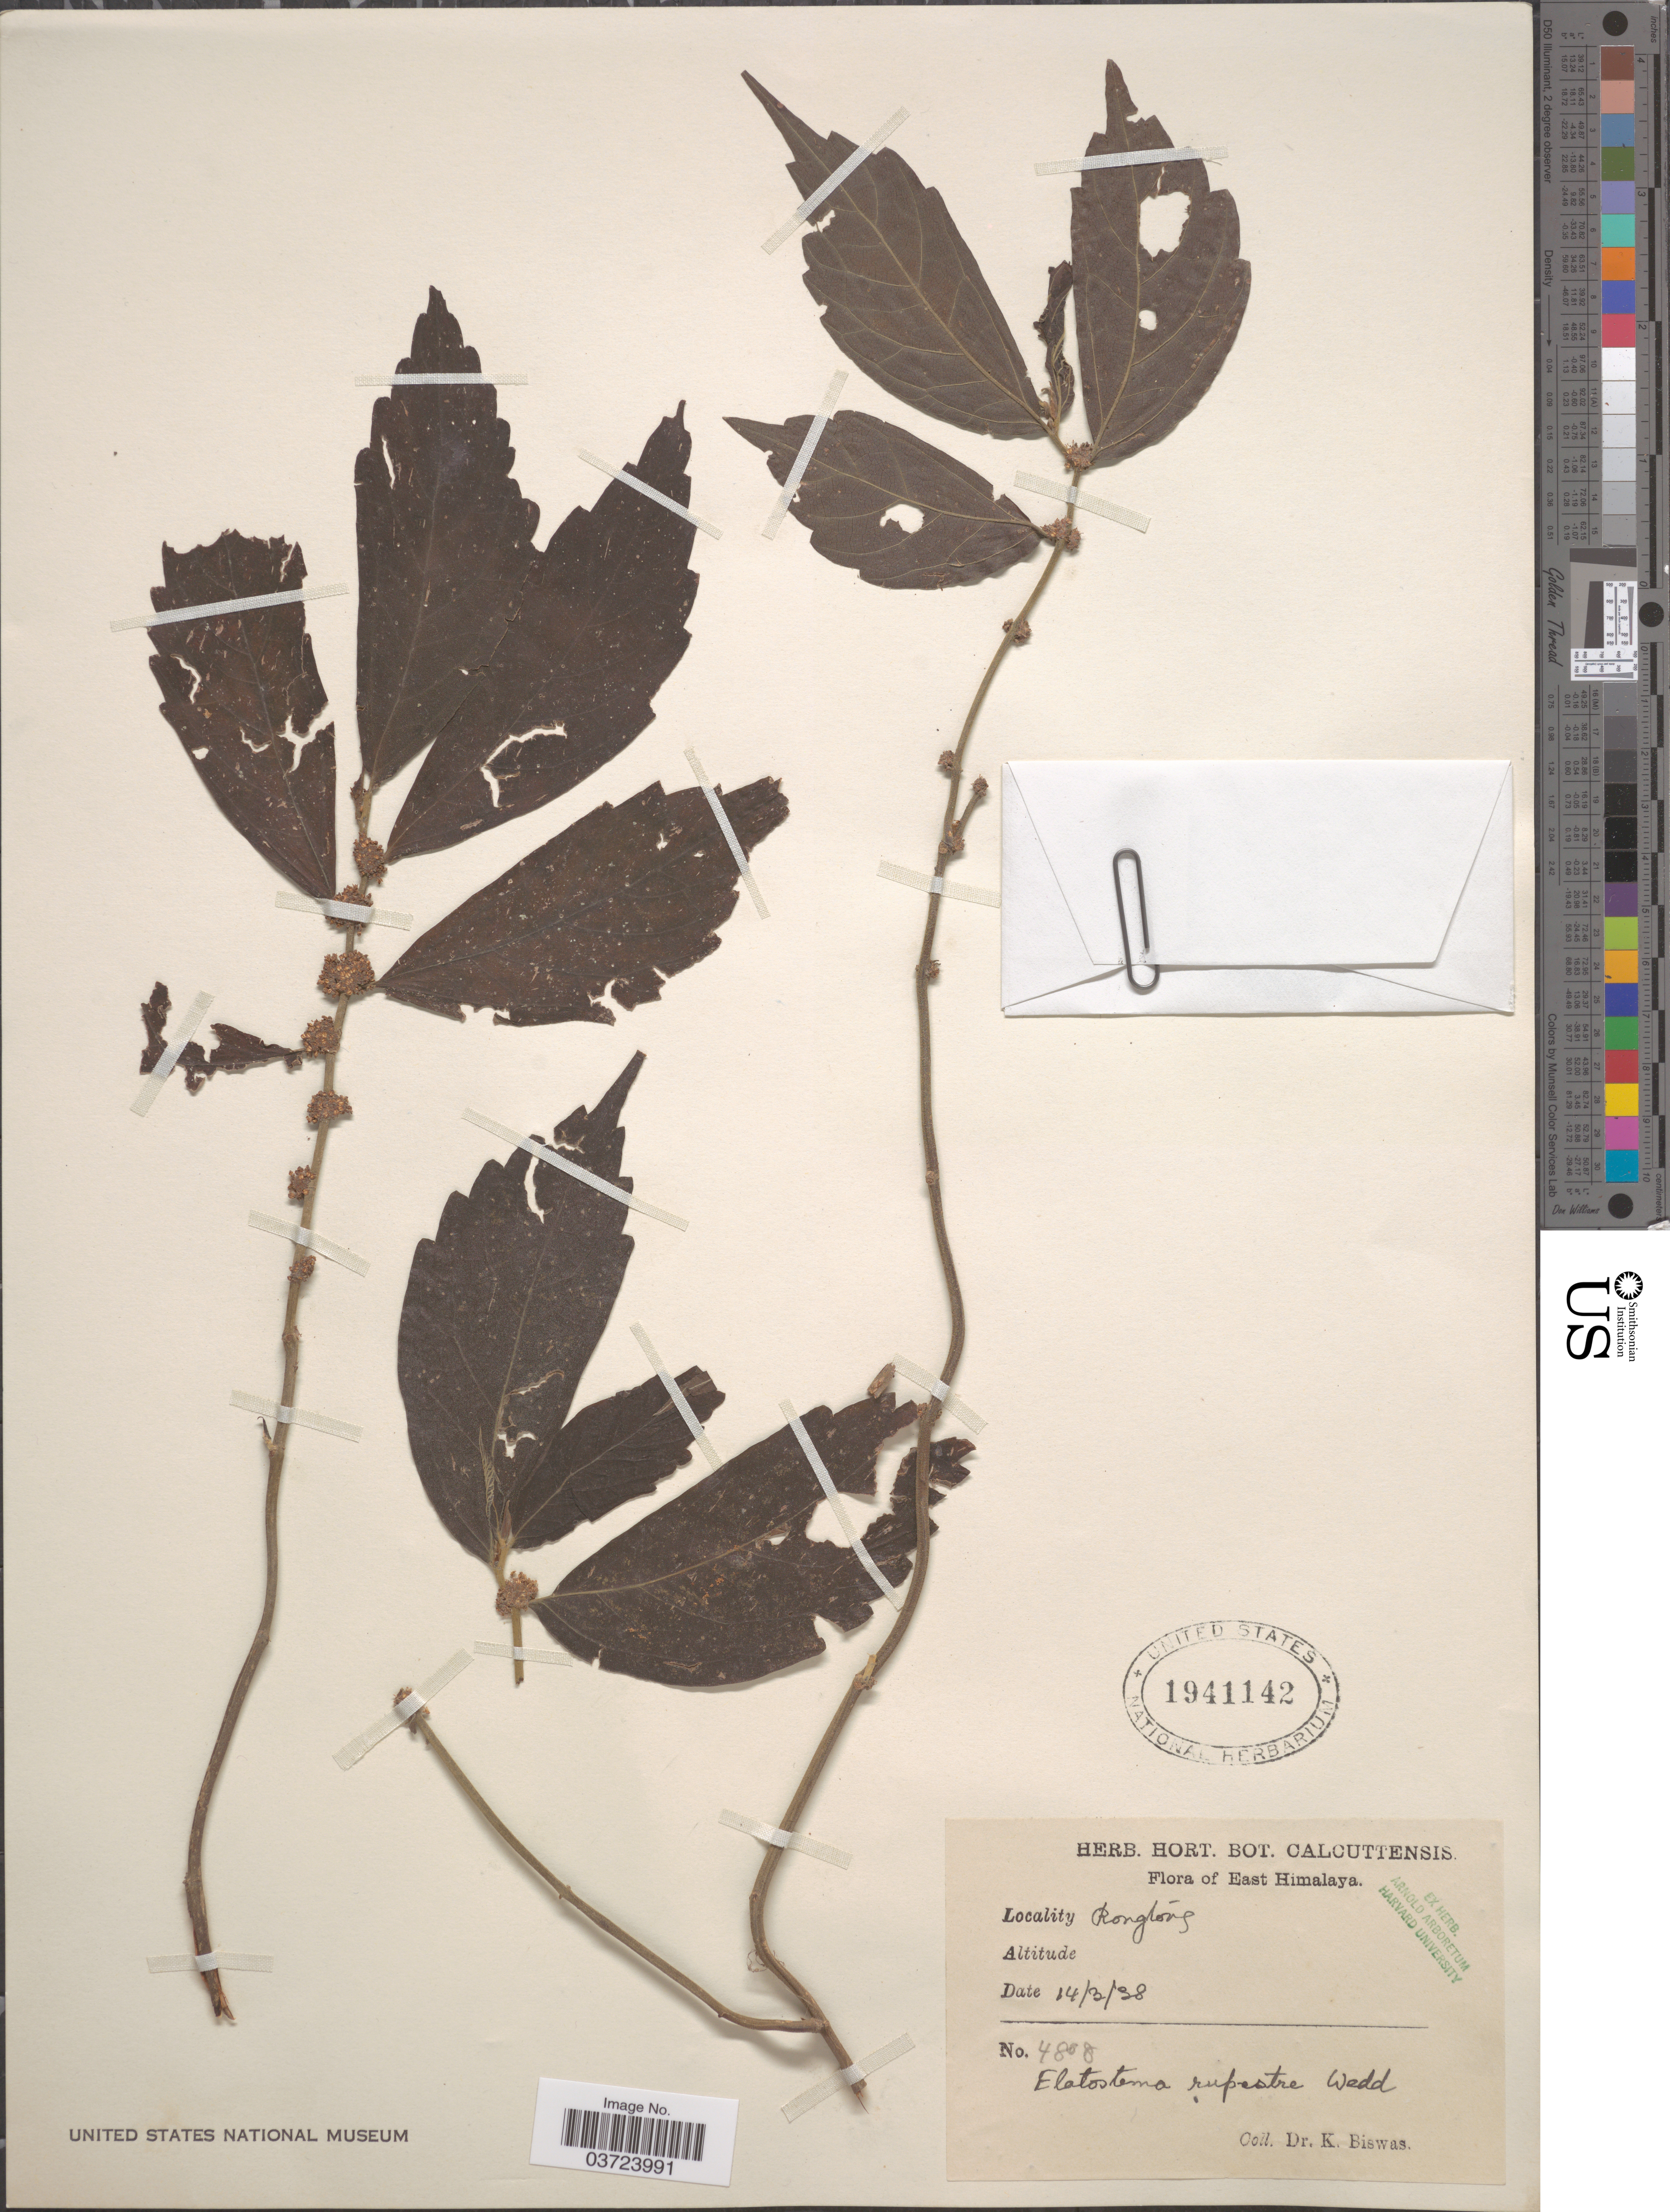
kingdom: Plantae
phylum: Tracheophyta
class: Magnoliopsida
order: Rosales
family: Urticaceae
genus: Elatostema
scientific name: Elatostema rupestre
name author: (Buch.-Ham. ex D. Don) Wedd.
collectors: K. Biswas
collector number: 4808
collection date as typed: Transcribed d/m/y: 14/3/38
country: India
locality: East Himalaya. Rongtong.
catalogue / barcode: US 1941142